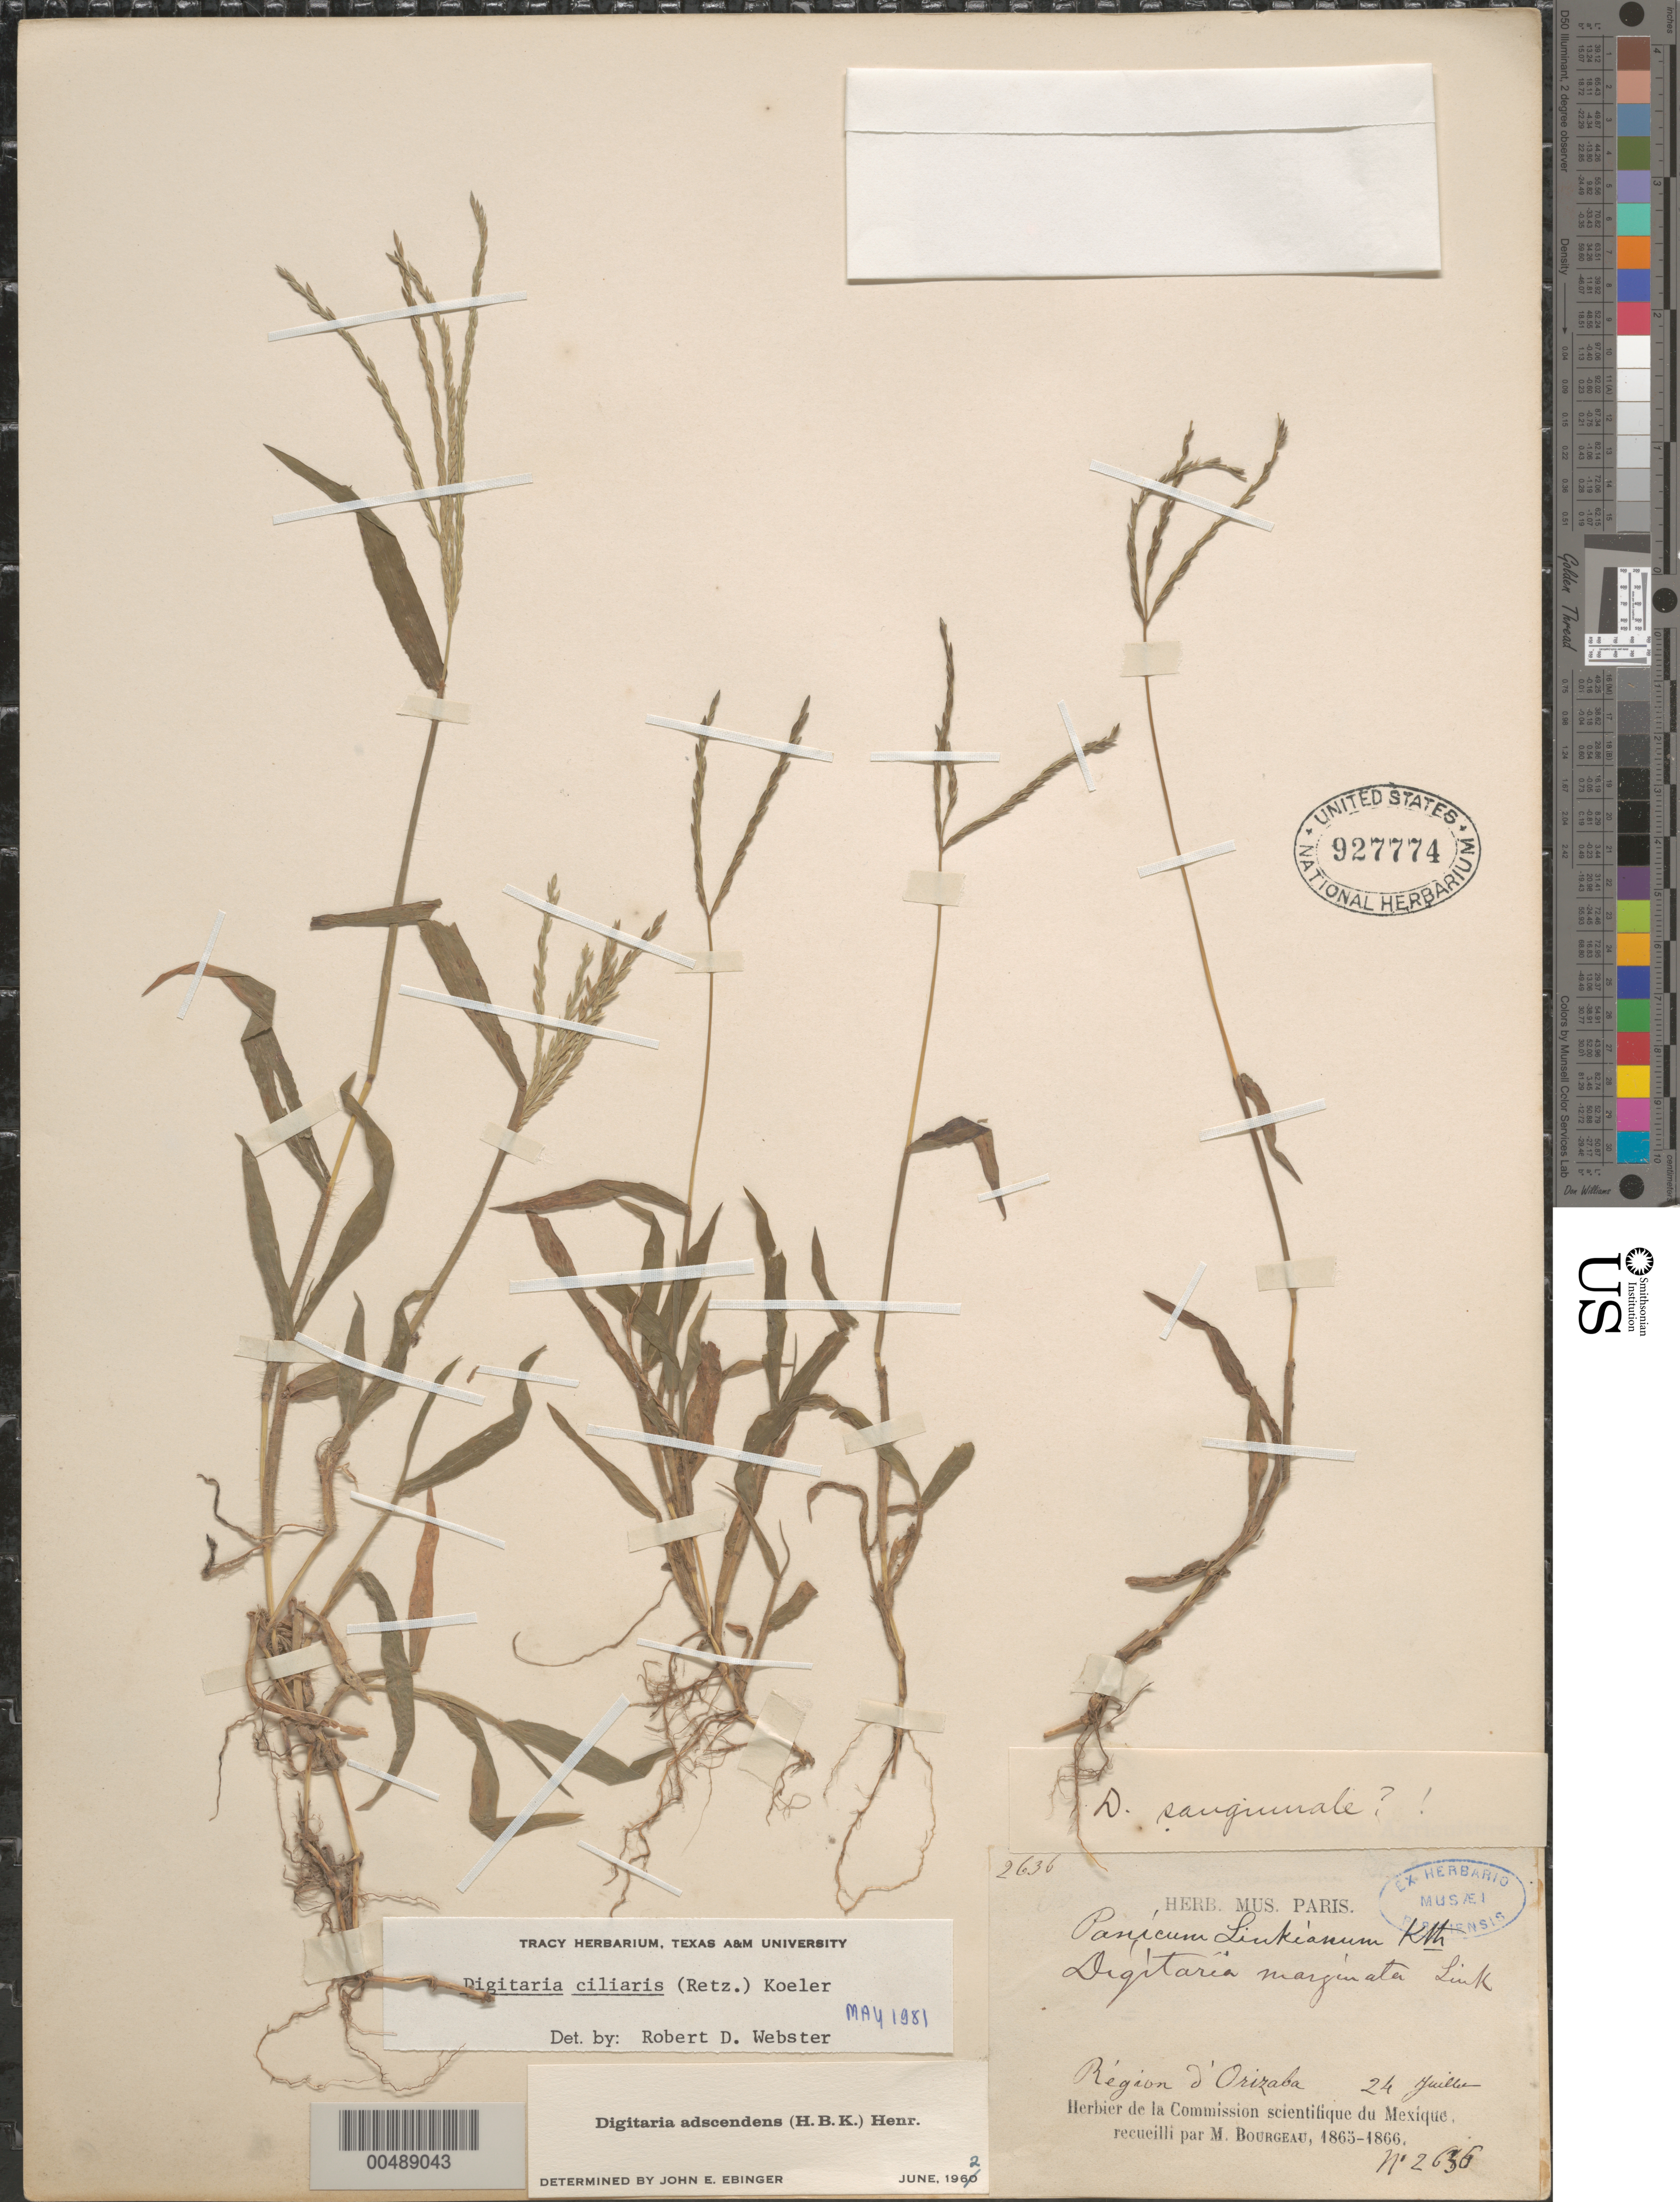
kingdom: Plantae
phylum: Tracheophyta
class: Liliopsida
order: Poales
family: Poaceae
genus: Digitaria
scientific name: Digitaria ciliaris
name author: (Retz.) Koeler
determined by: Webster, Robert D.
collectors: E. Bourgeau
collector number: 2636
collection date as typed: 1865 to 1866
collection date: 1865/1866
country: Mexico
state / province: Veracruz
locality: Region of Orizaba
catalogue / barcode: US 927774